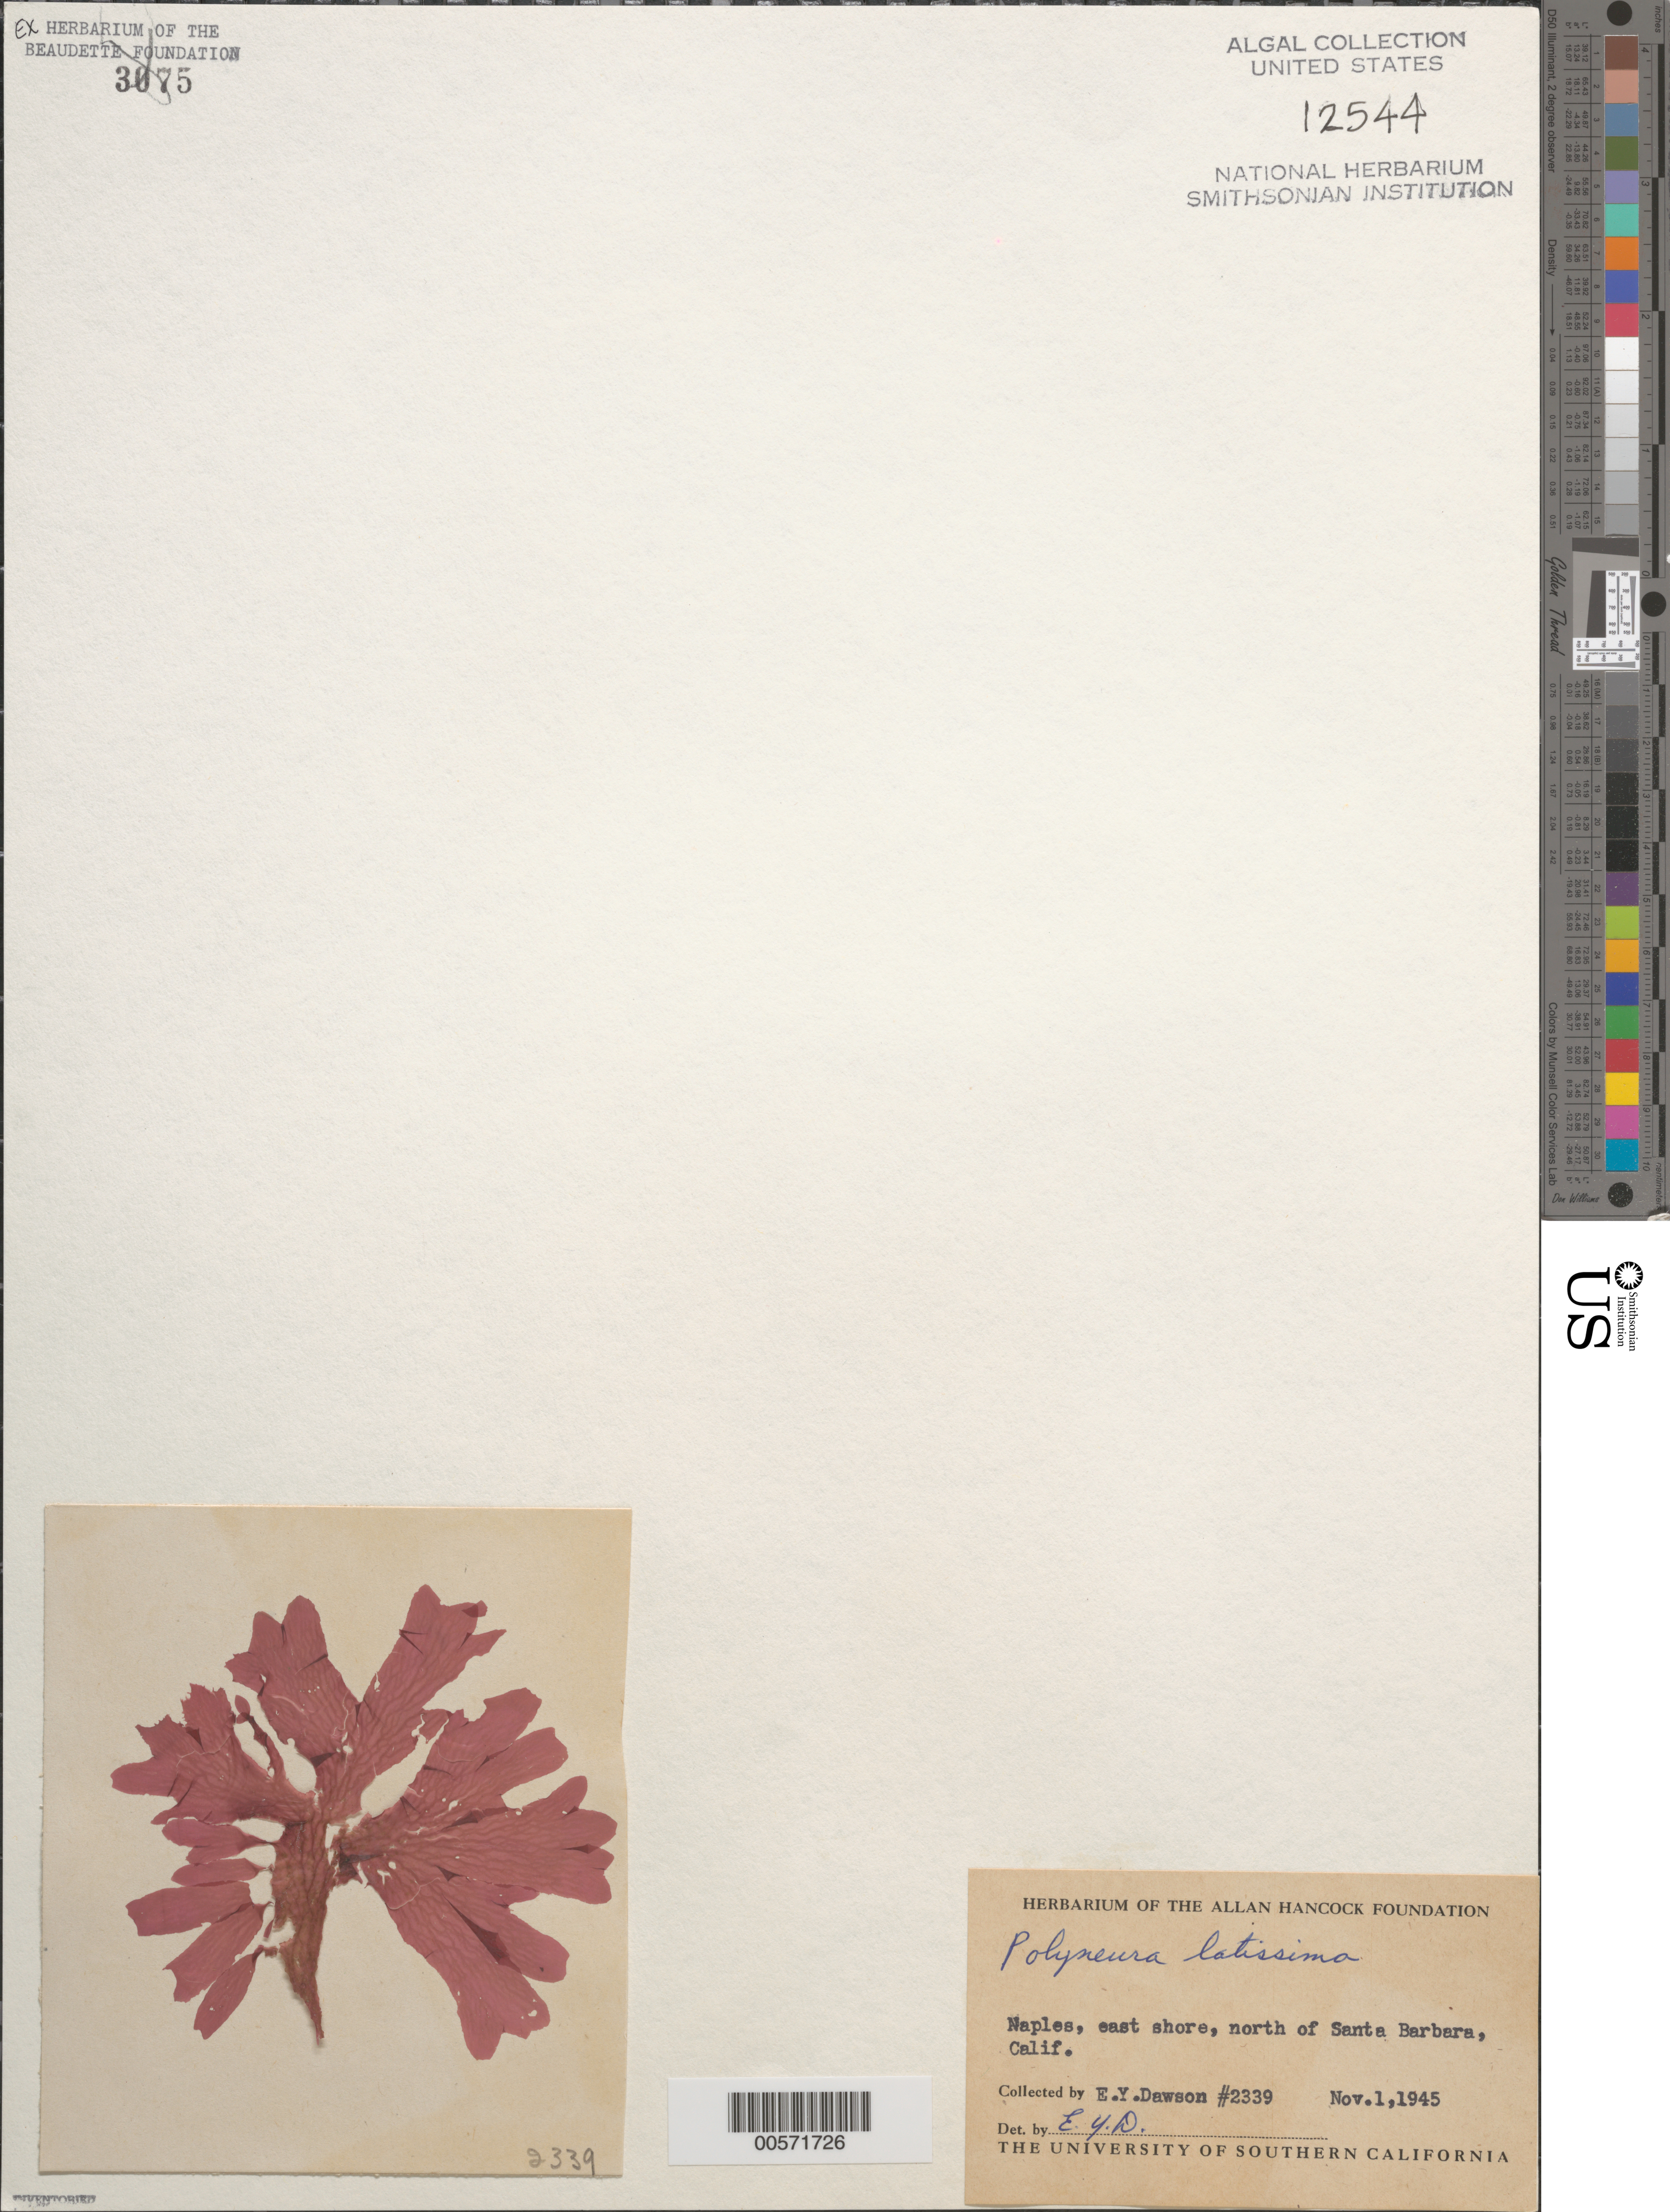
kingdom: Plantae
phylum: Rhodophyta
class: Florideophyceae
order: Ceramiales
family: Delesseriaceae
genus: Polyneura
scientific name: Polyneura latissima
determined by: Dawson, E. Y.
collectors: E. Y. Dawson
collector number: EYD 2339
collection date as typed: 01 Nov 1945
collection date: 1945-11-01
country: United States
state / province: California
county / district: Santa Barbara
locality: Naples, north of Santa Barbara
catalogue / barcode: US 12544